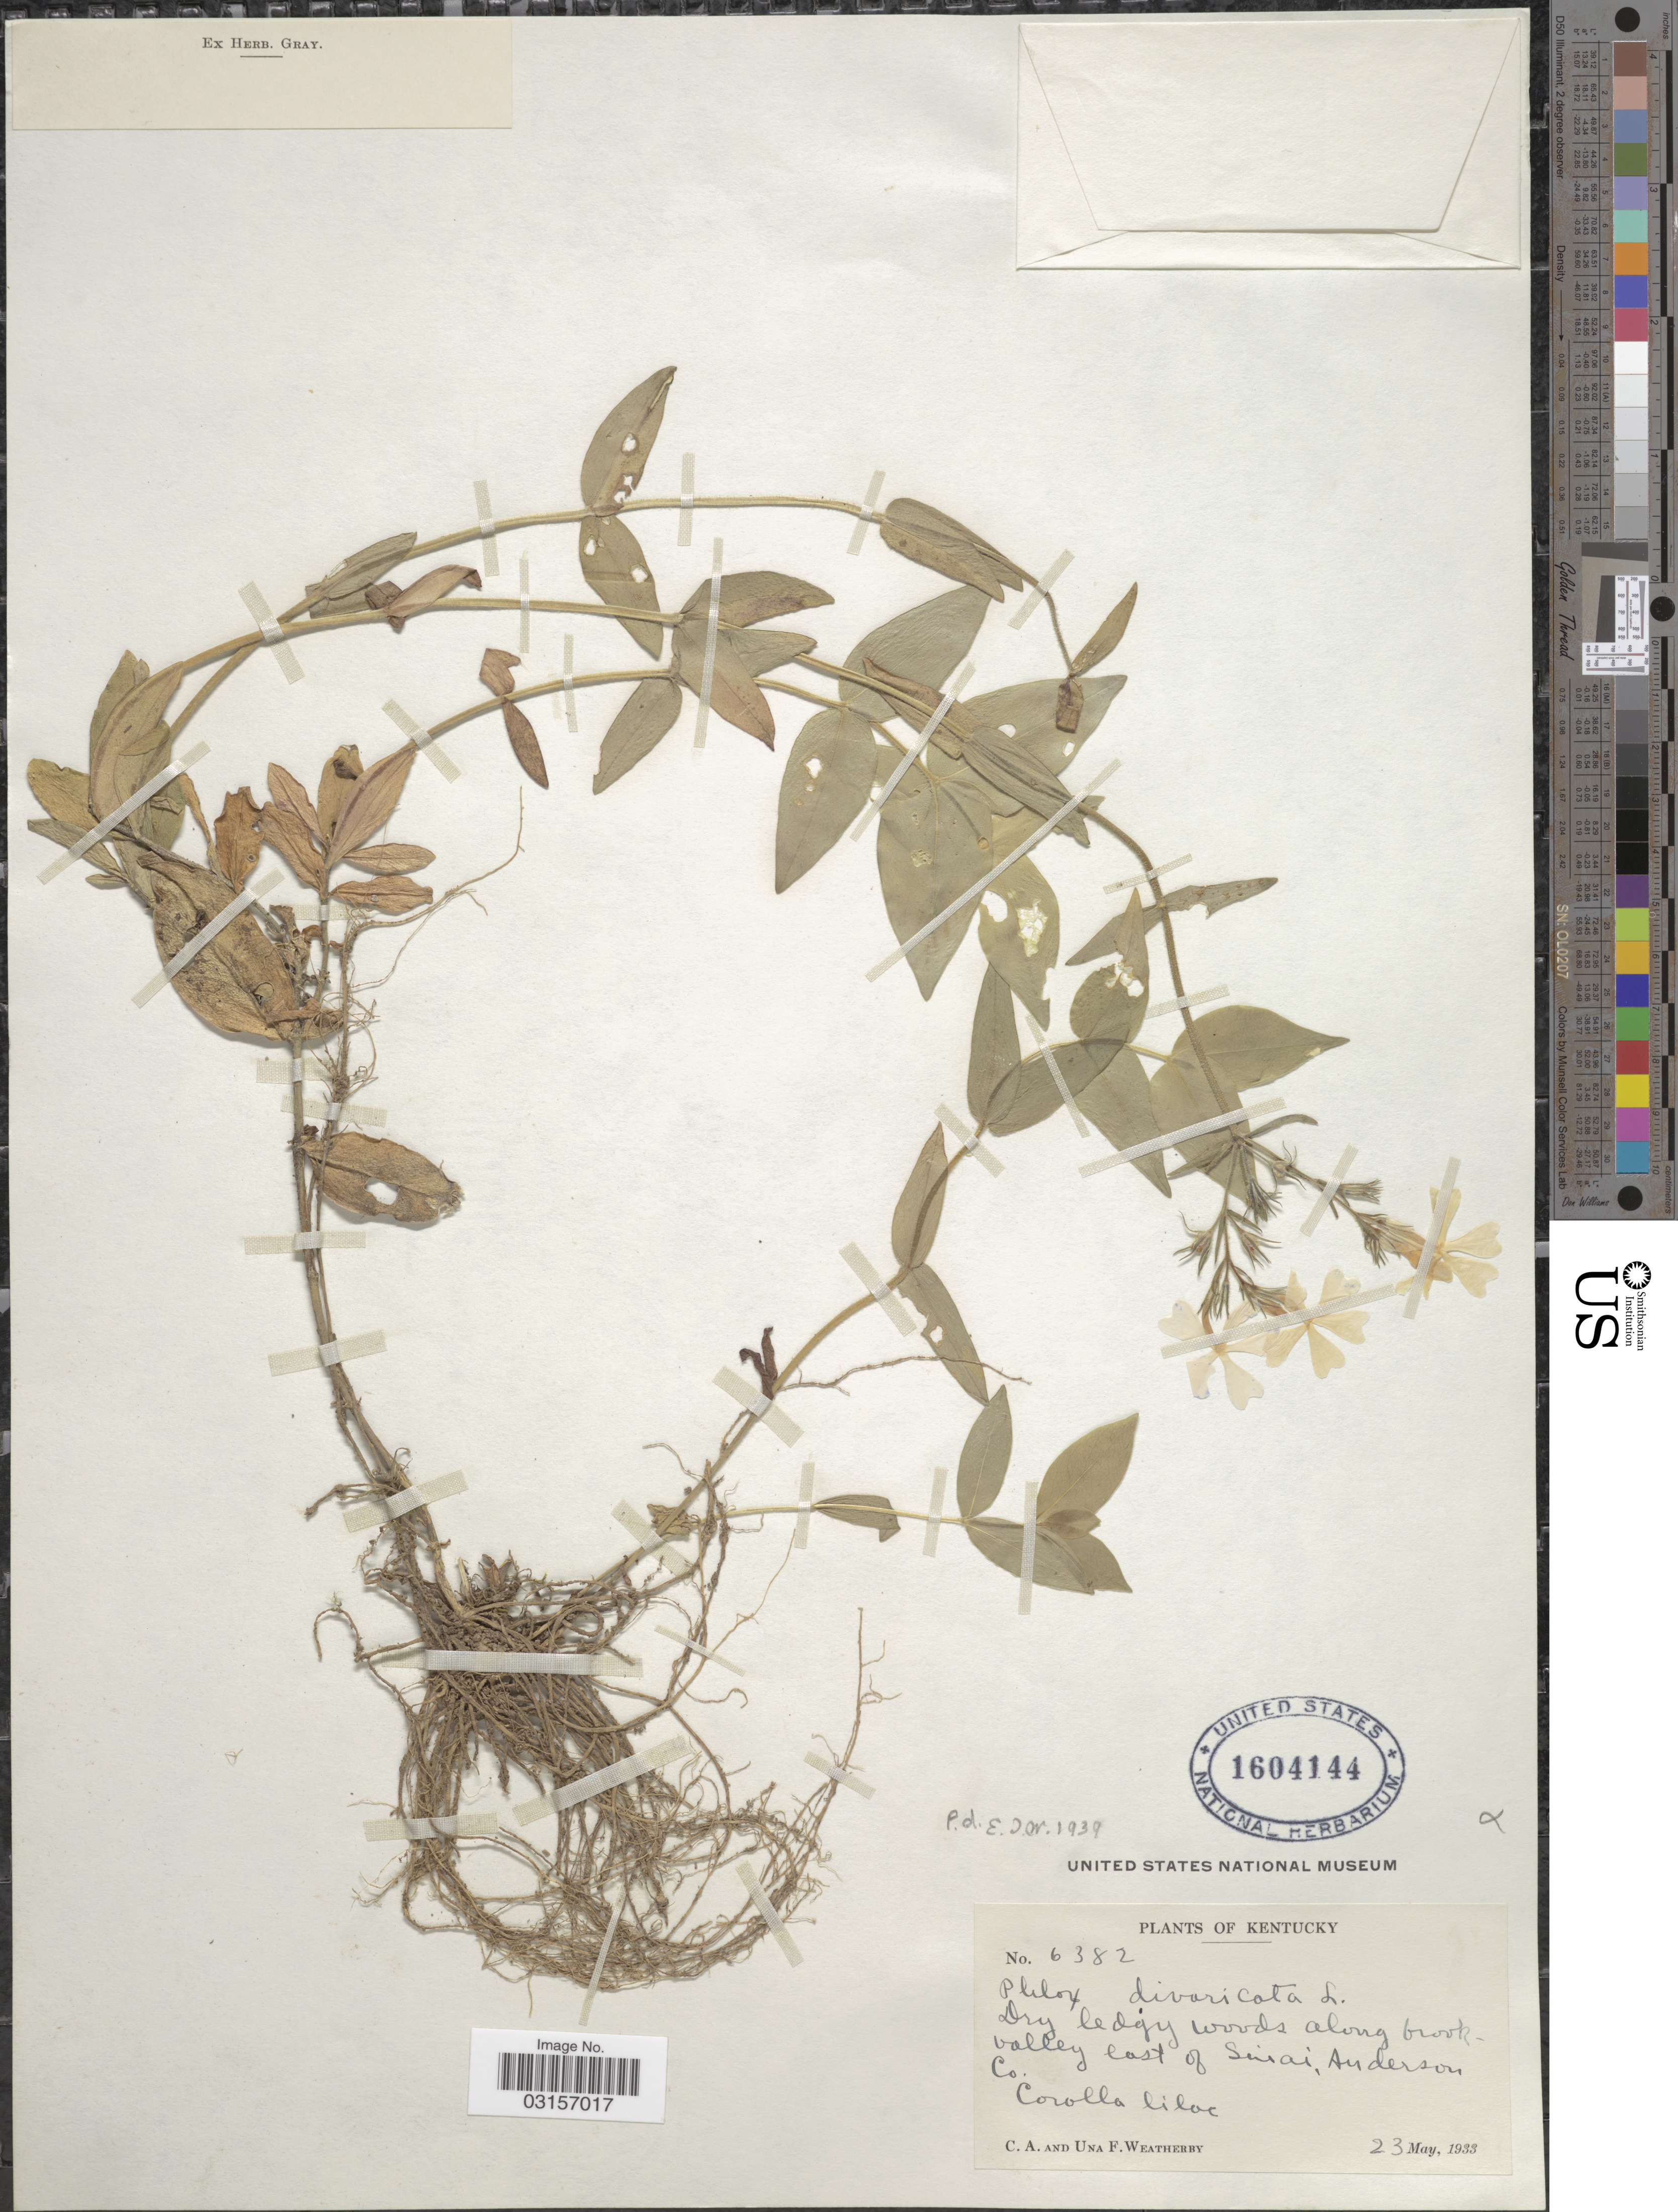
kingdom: Plantae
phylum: Tracheophyta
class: Magnoliopsida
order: Ericales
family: Polemoniaceae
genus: Phlox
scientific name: Phlox divaricata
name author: L.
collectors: C. A. Weatherby & U. Weatherby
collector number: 6382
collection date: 1933-05-23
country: United States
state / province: Kentucky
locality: Dry ledgy woods along brook valley east of Sinai, Anderson Co.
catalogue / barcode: US 1604144